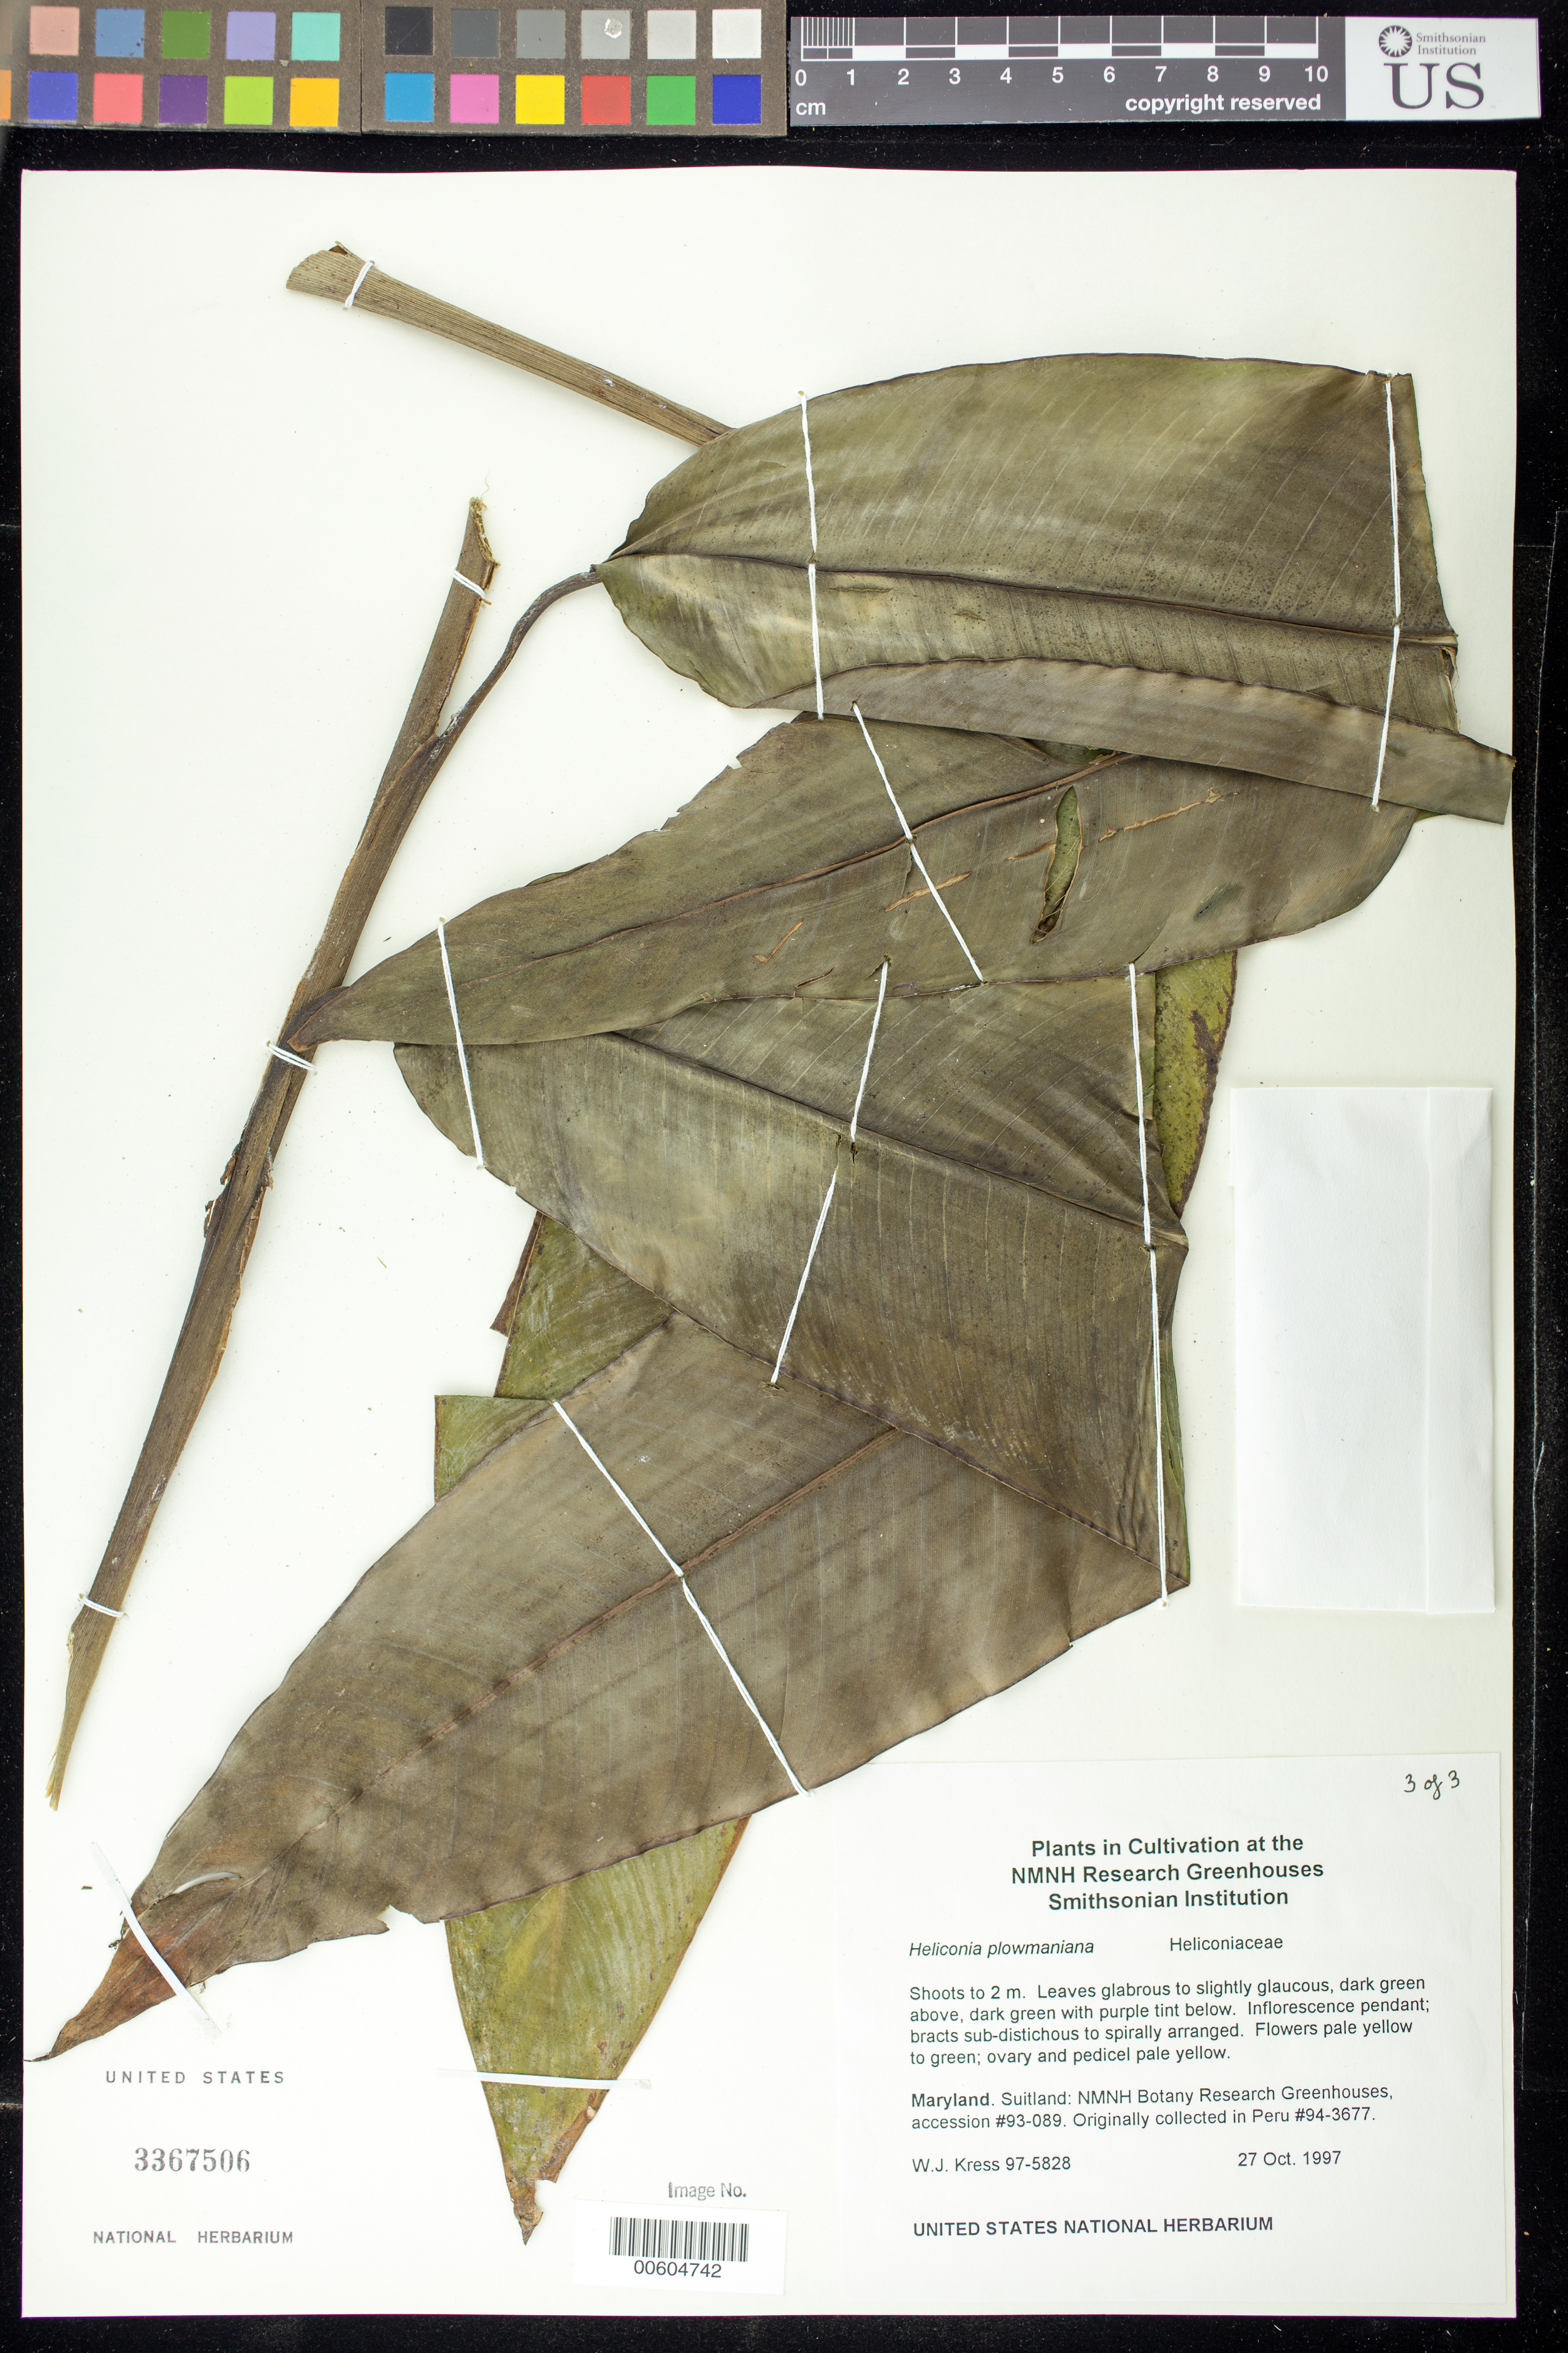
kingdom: Plantae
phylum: Tracheophyta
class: Liliopsida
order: Zingiberales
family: Heliconiaceae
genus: Heliconia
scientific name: Heliconia plowmaniana W.J. Kress sp. nov., ined. 2013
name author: W.J. Kress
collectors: W. J. Kress & M. Bordelon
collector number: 97-5828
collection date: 1997-10-27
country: United States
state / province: Maryland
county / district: Prince George's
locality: NMNH Botany Research Greenhouses. Suitland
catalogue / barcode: US 3367506